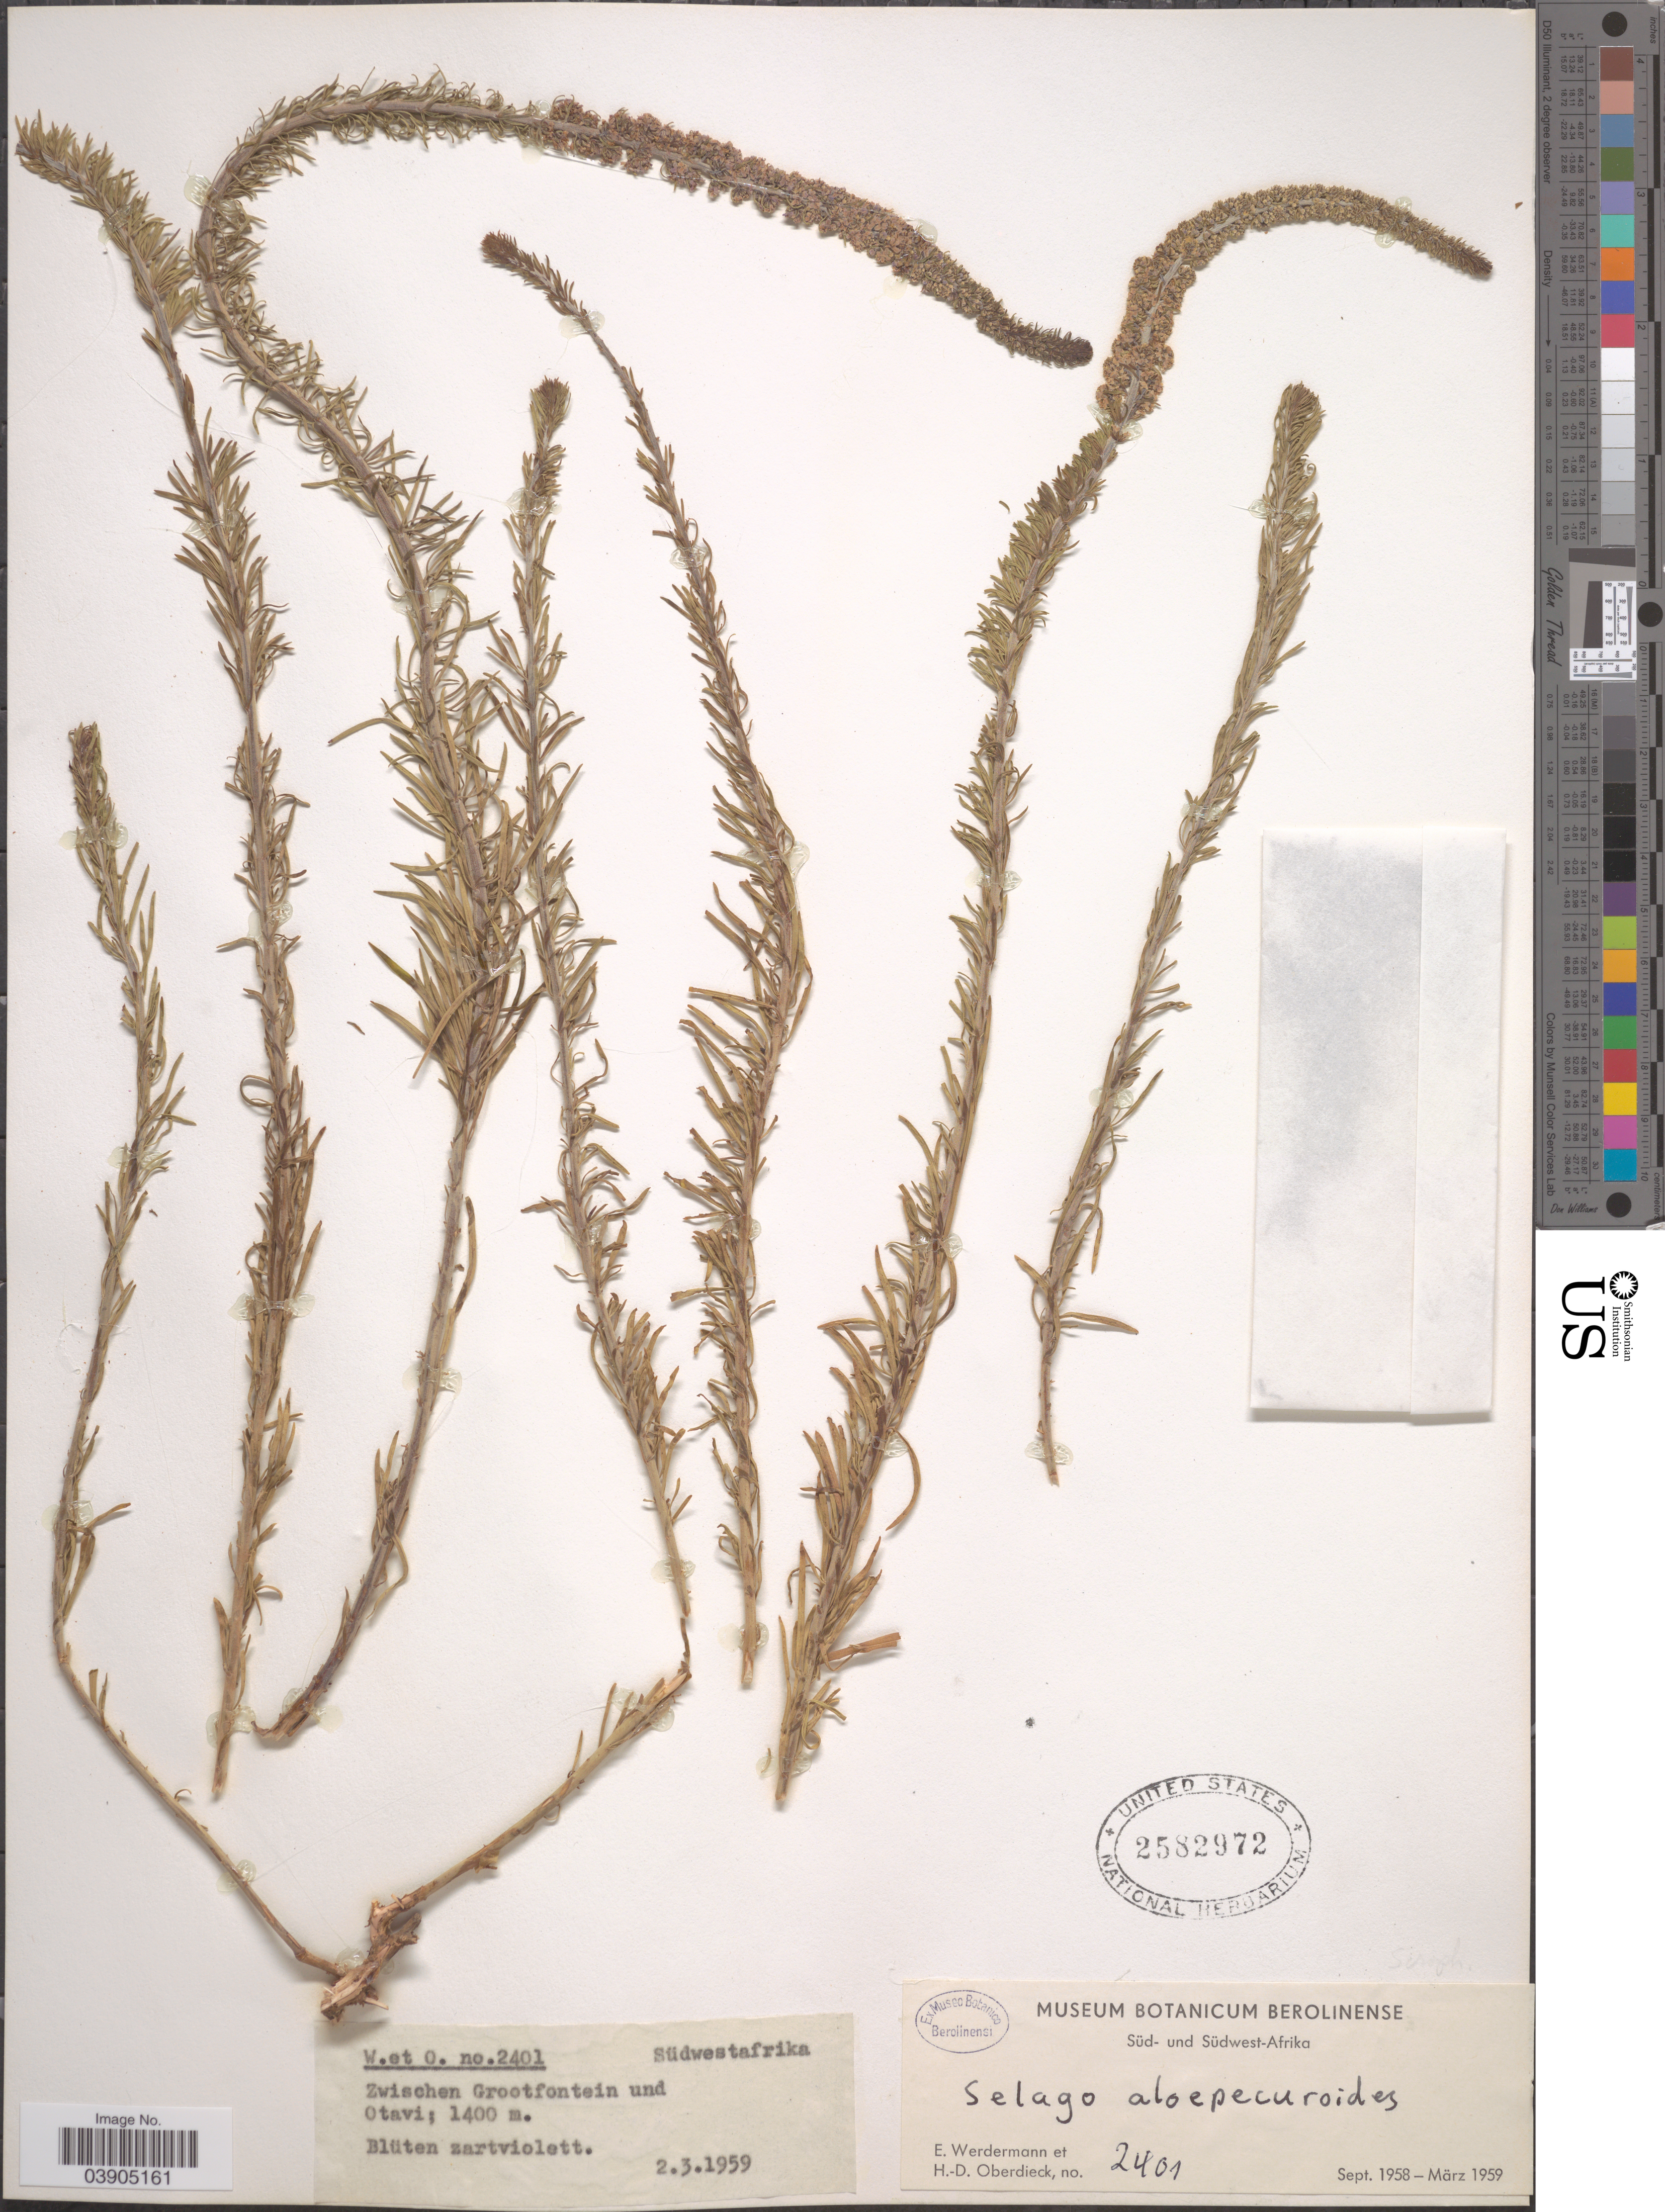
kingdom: Plantae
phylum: Tracheophyta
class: Magnoliopsida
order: Lamiales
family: Scrophulariaceae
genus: Selago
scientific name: Selago alopecuroides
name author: Rolfe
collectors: E. Werdermann & H. Oberdieck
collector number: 2401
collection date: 1959-03-02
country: Namibia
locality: Südwestafrika. Zwischen Grootfontein und Otavi.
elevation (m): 1400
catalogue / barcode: US 2582972